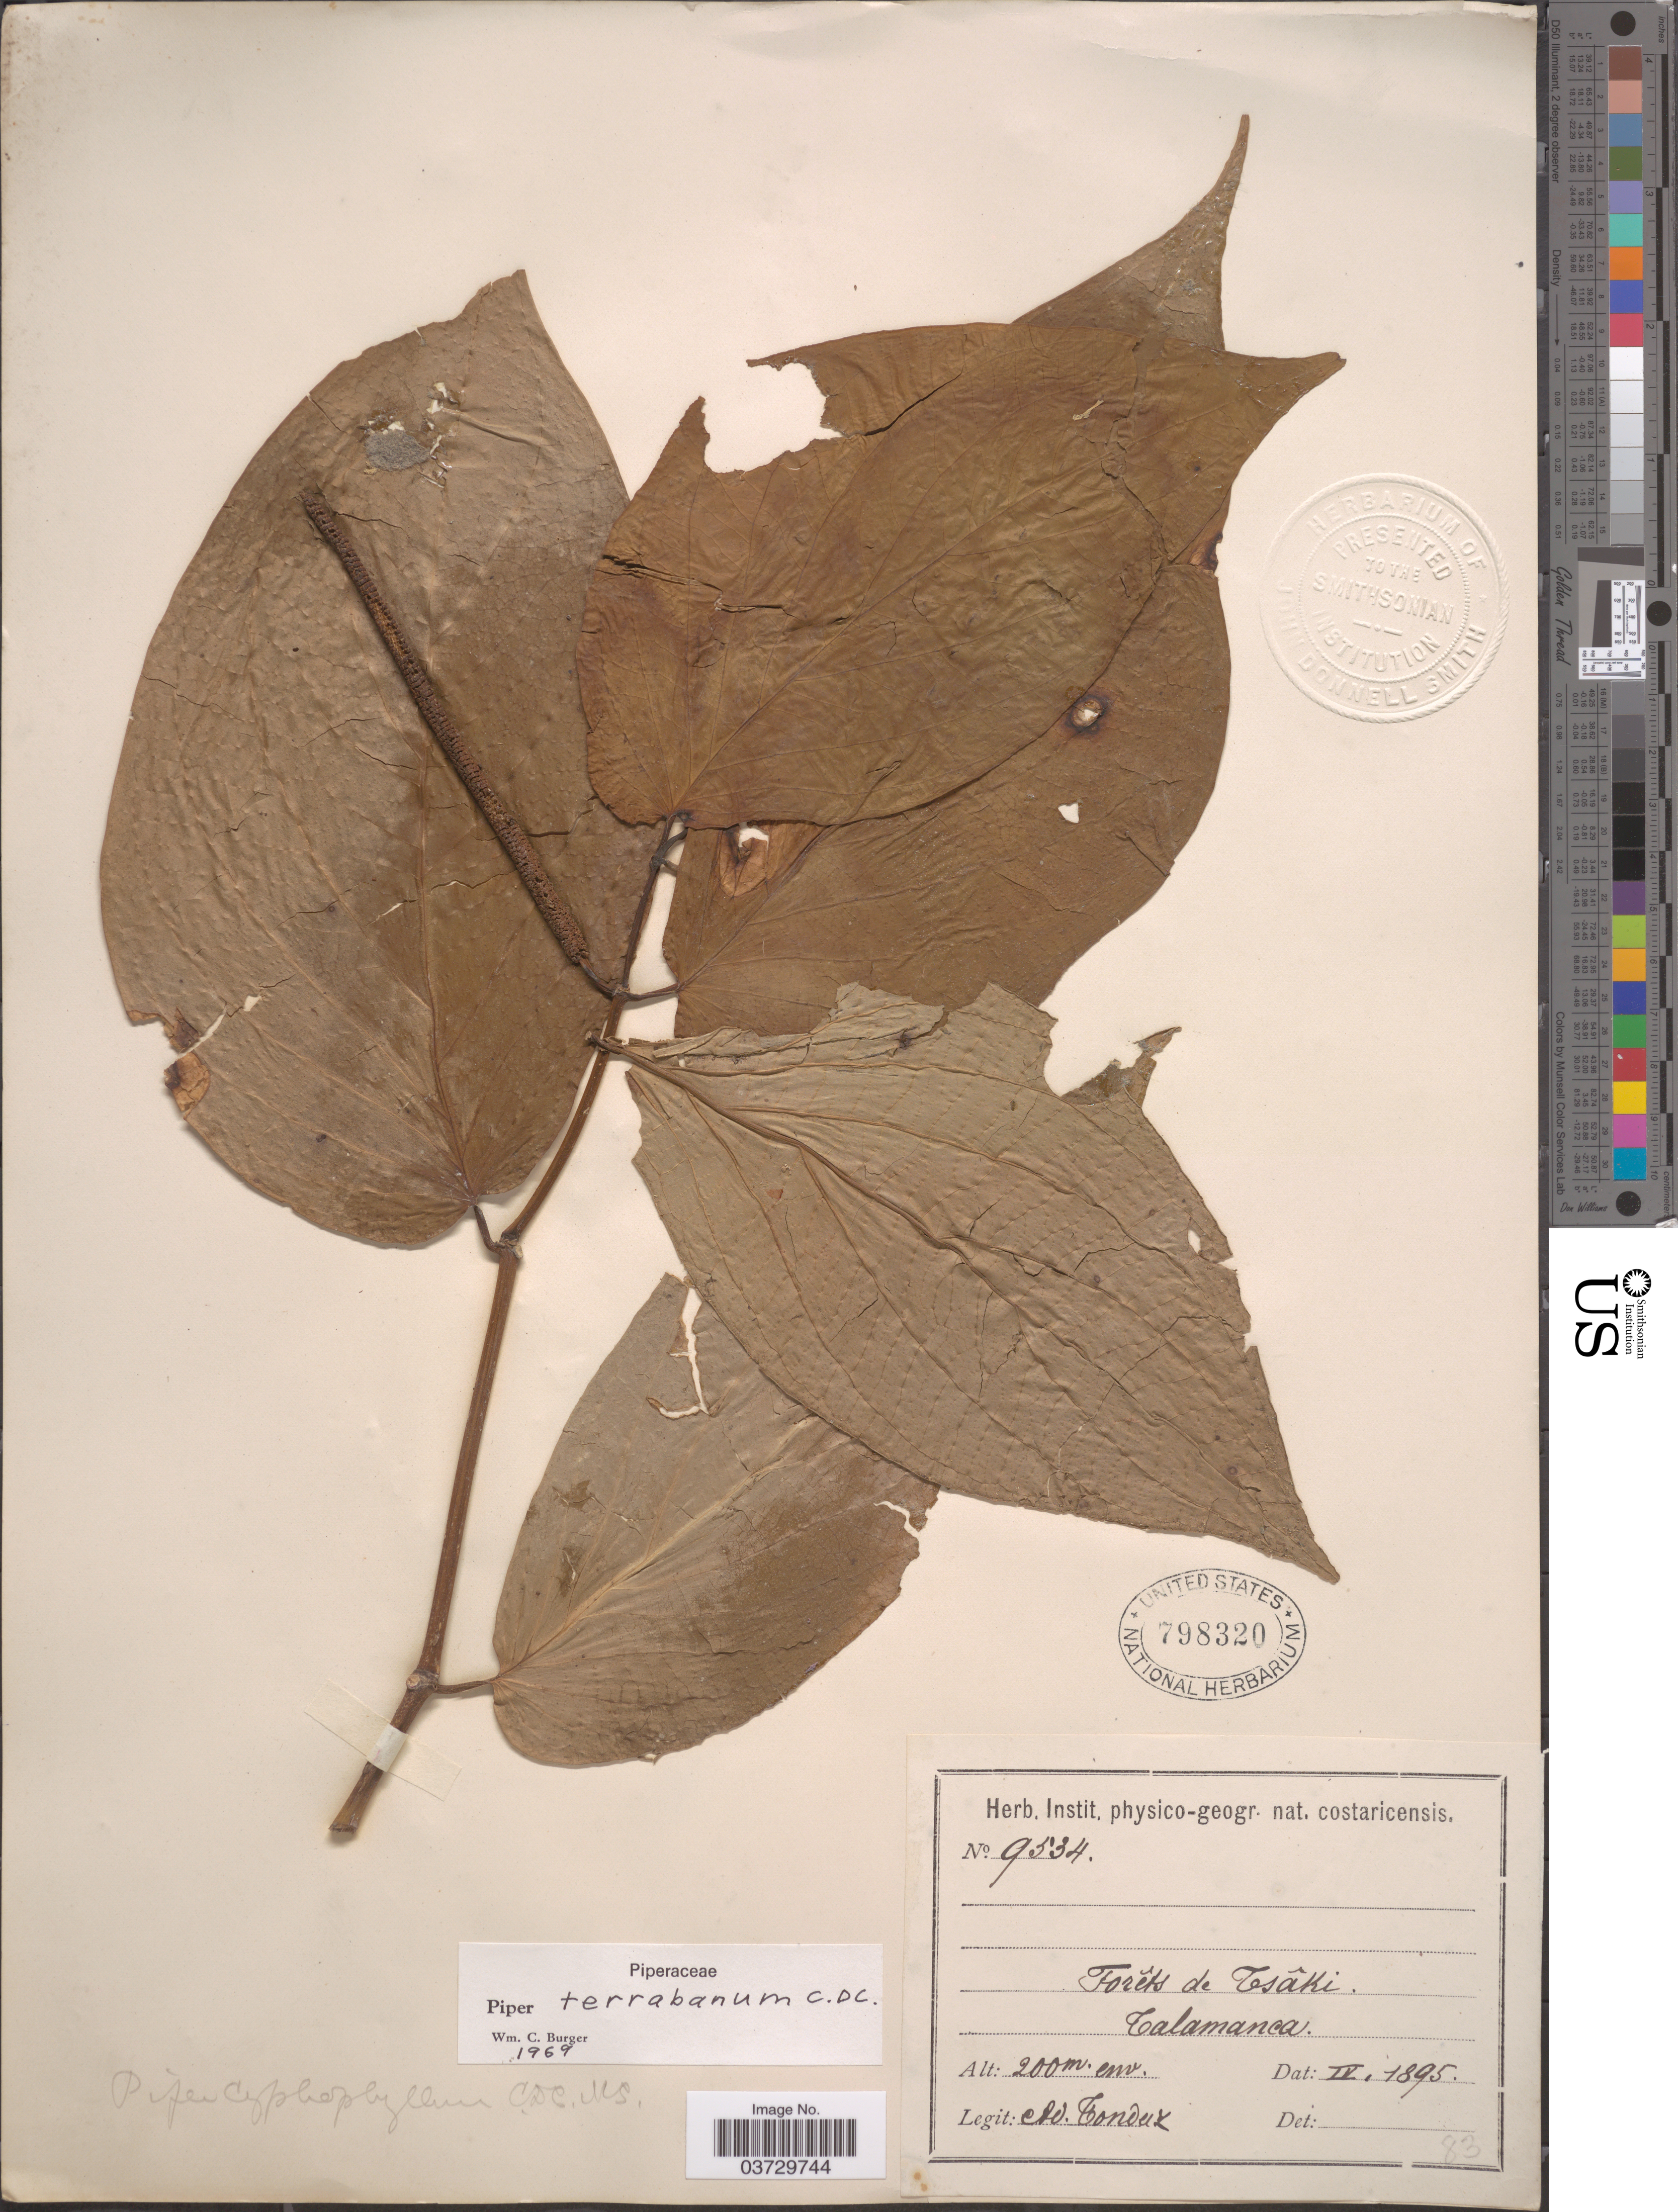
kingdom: Plantae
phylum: Tracheophyta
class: Magnoliopsida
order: Piperales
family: Piperaceae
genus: Piper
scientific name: Piper terrabanum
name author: C. DC.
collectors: A. Tonduz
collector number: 9534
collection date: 1895-04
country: Costa Rica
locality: Forêts de Tsâki. Talamanca.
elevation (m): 200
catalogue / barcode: US 798320